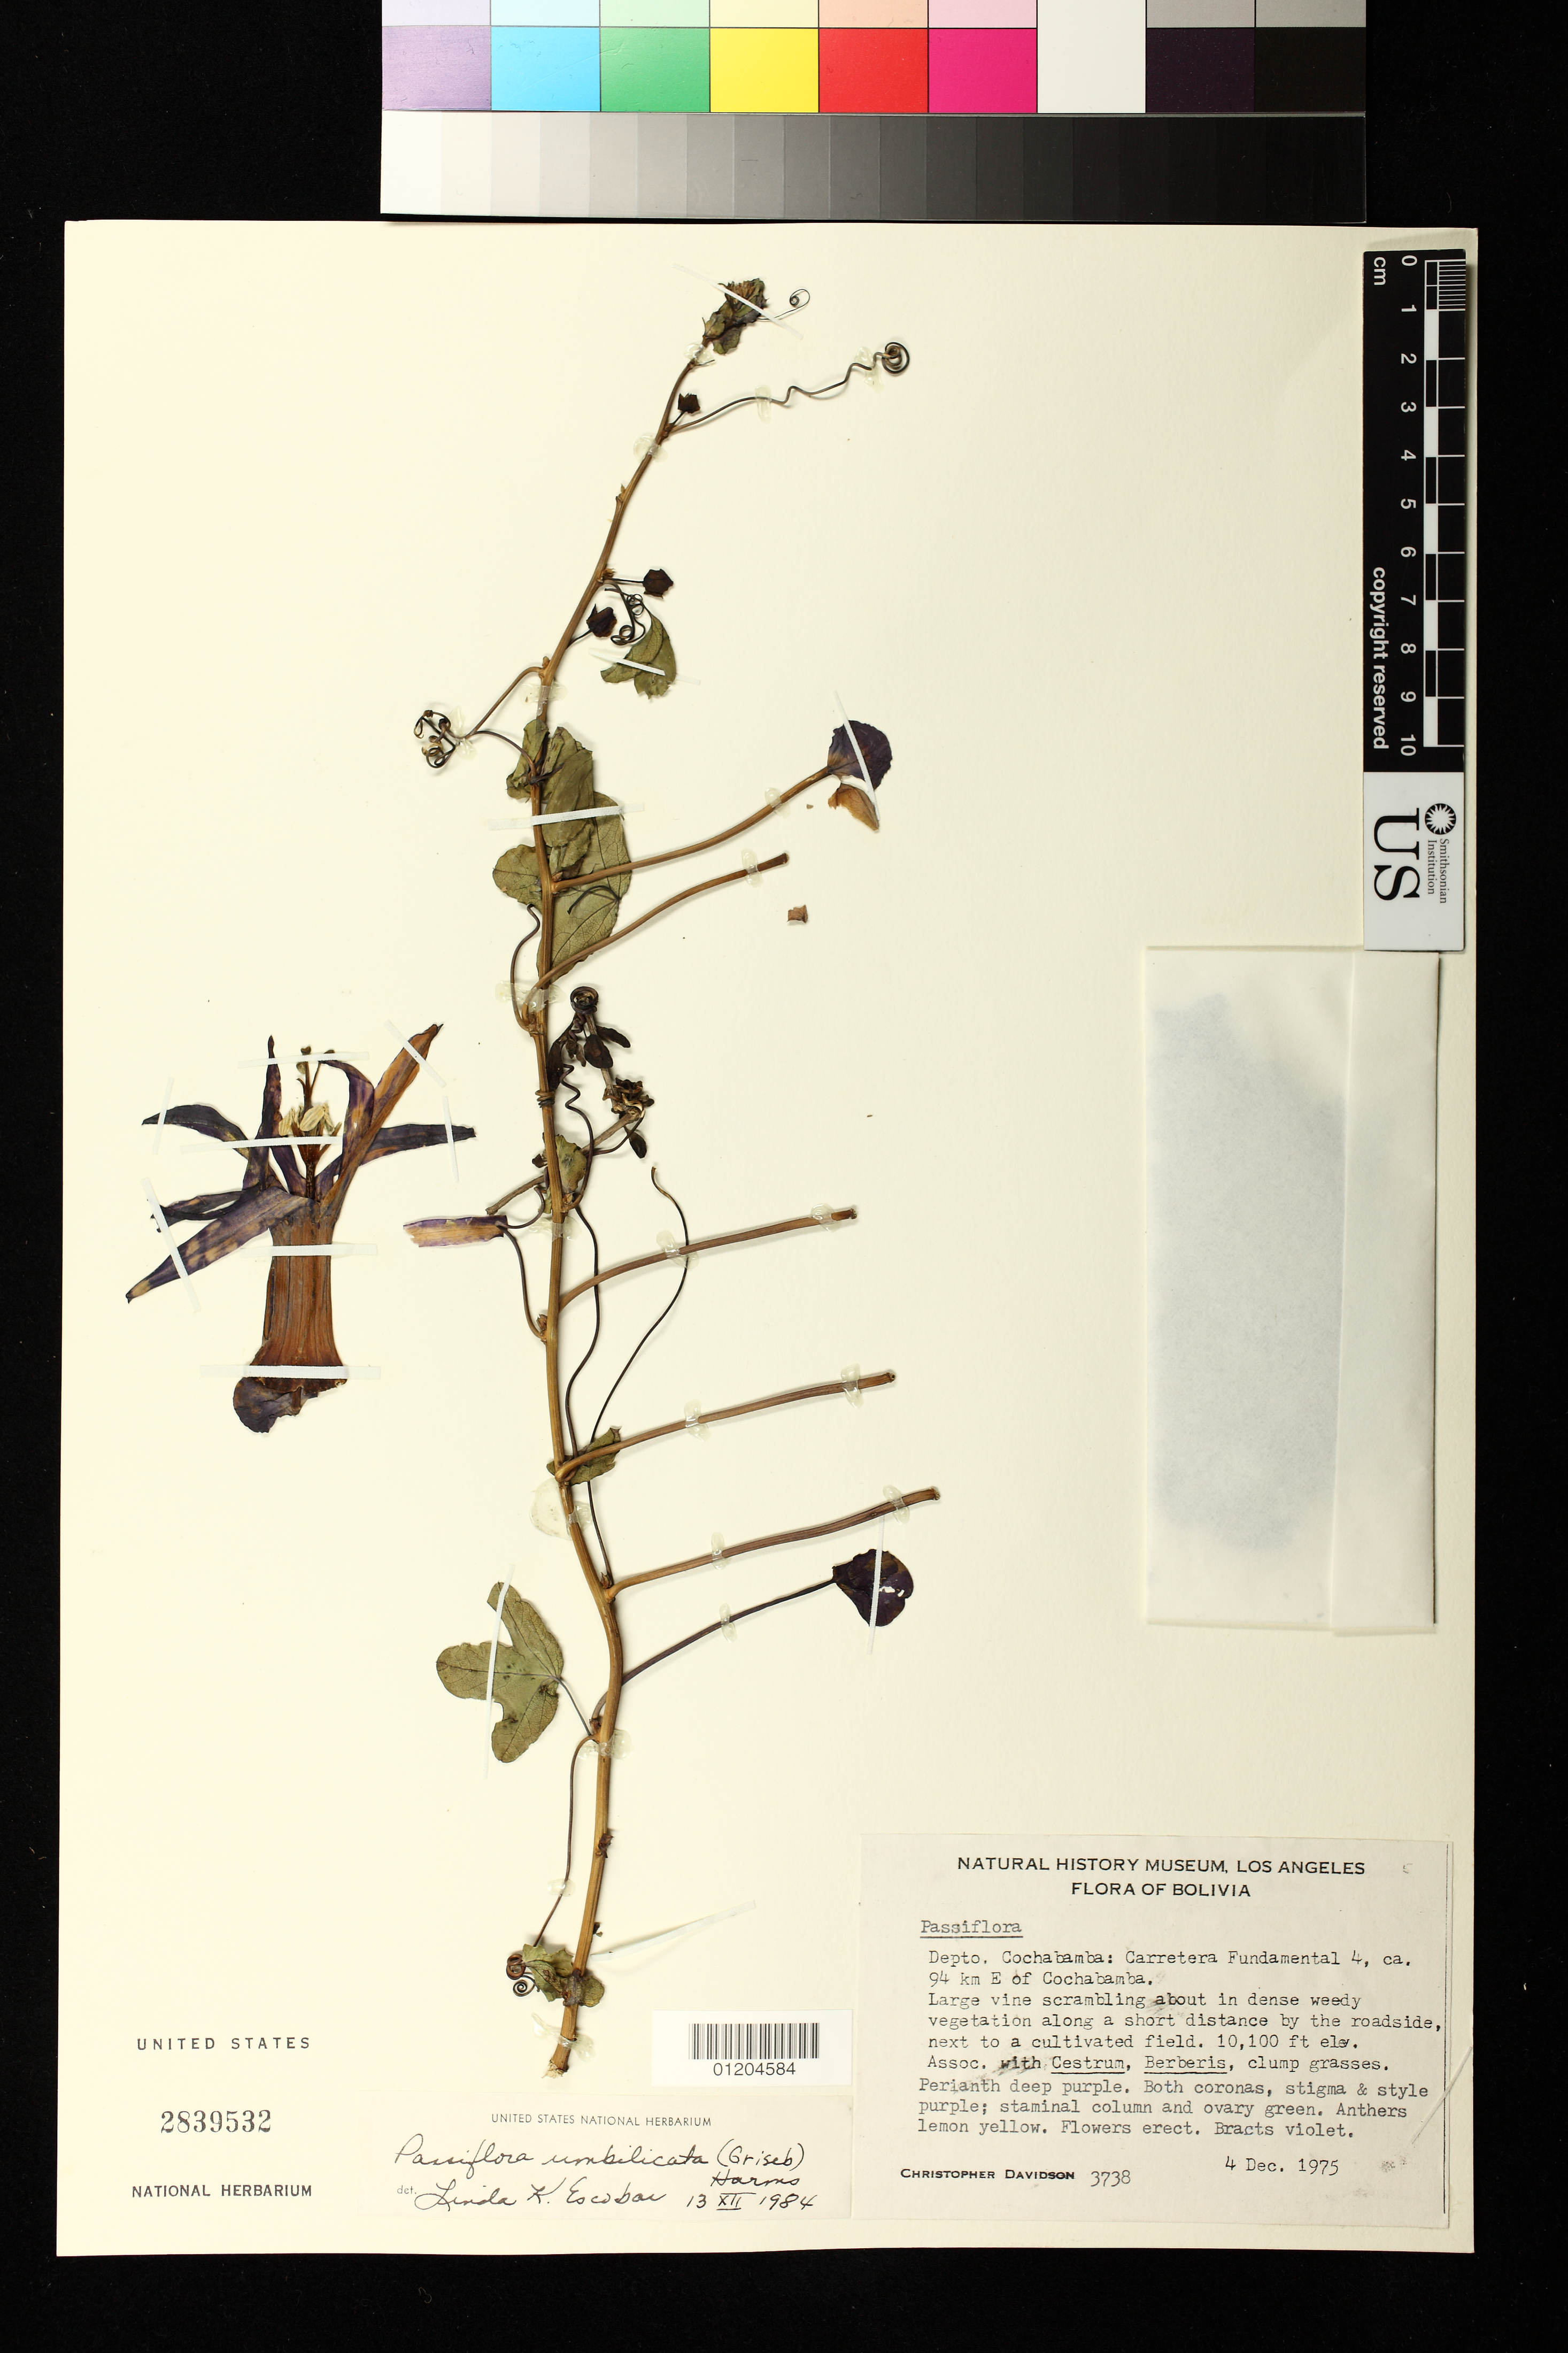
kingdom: Plantae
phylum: Tracheophyta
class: Magnoliopsida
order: Malpighiales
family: Passifloraceae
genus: Passiflora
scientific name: Passiflora umbilicata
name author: (Griseb.) Harms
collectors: C. Davidson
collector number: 3738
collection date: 1975-12-04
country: Bolivia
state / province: Cochabamba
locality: Carretera Fundamental 4, ca. 94 km E of Cochabamba.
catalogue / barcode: US 2839532